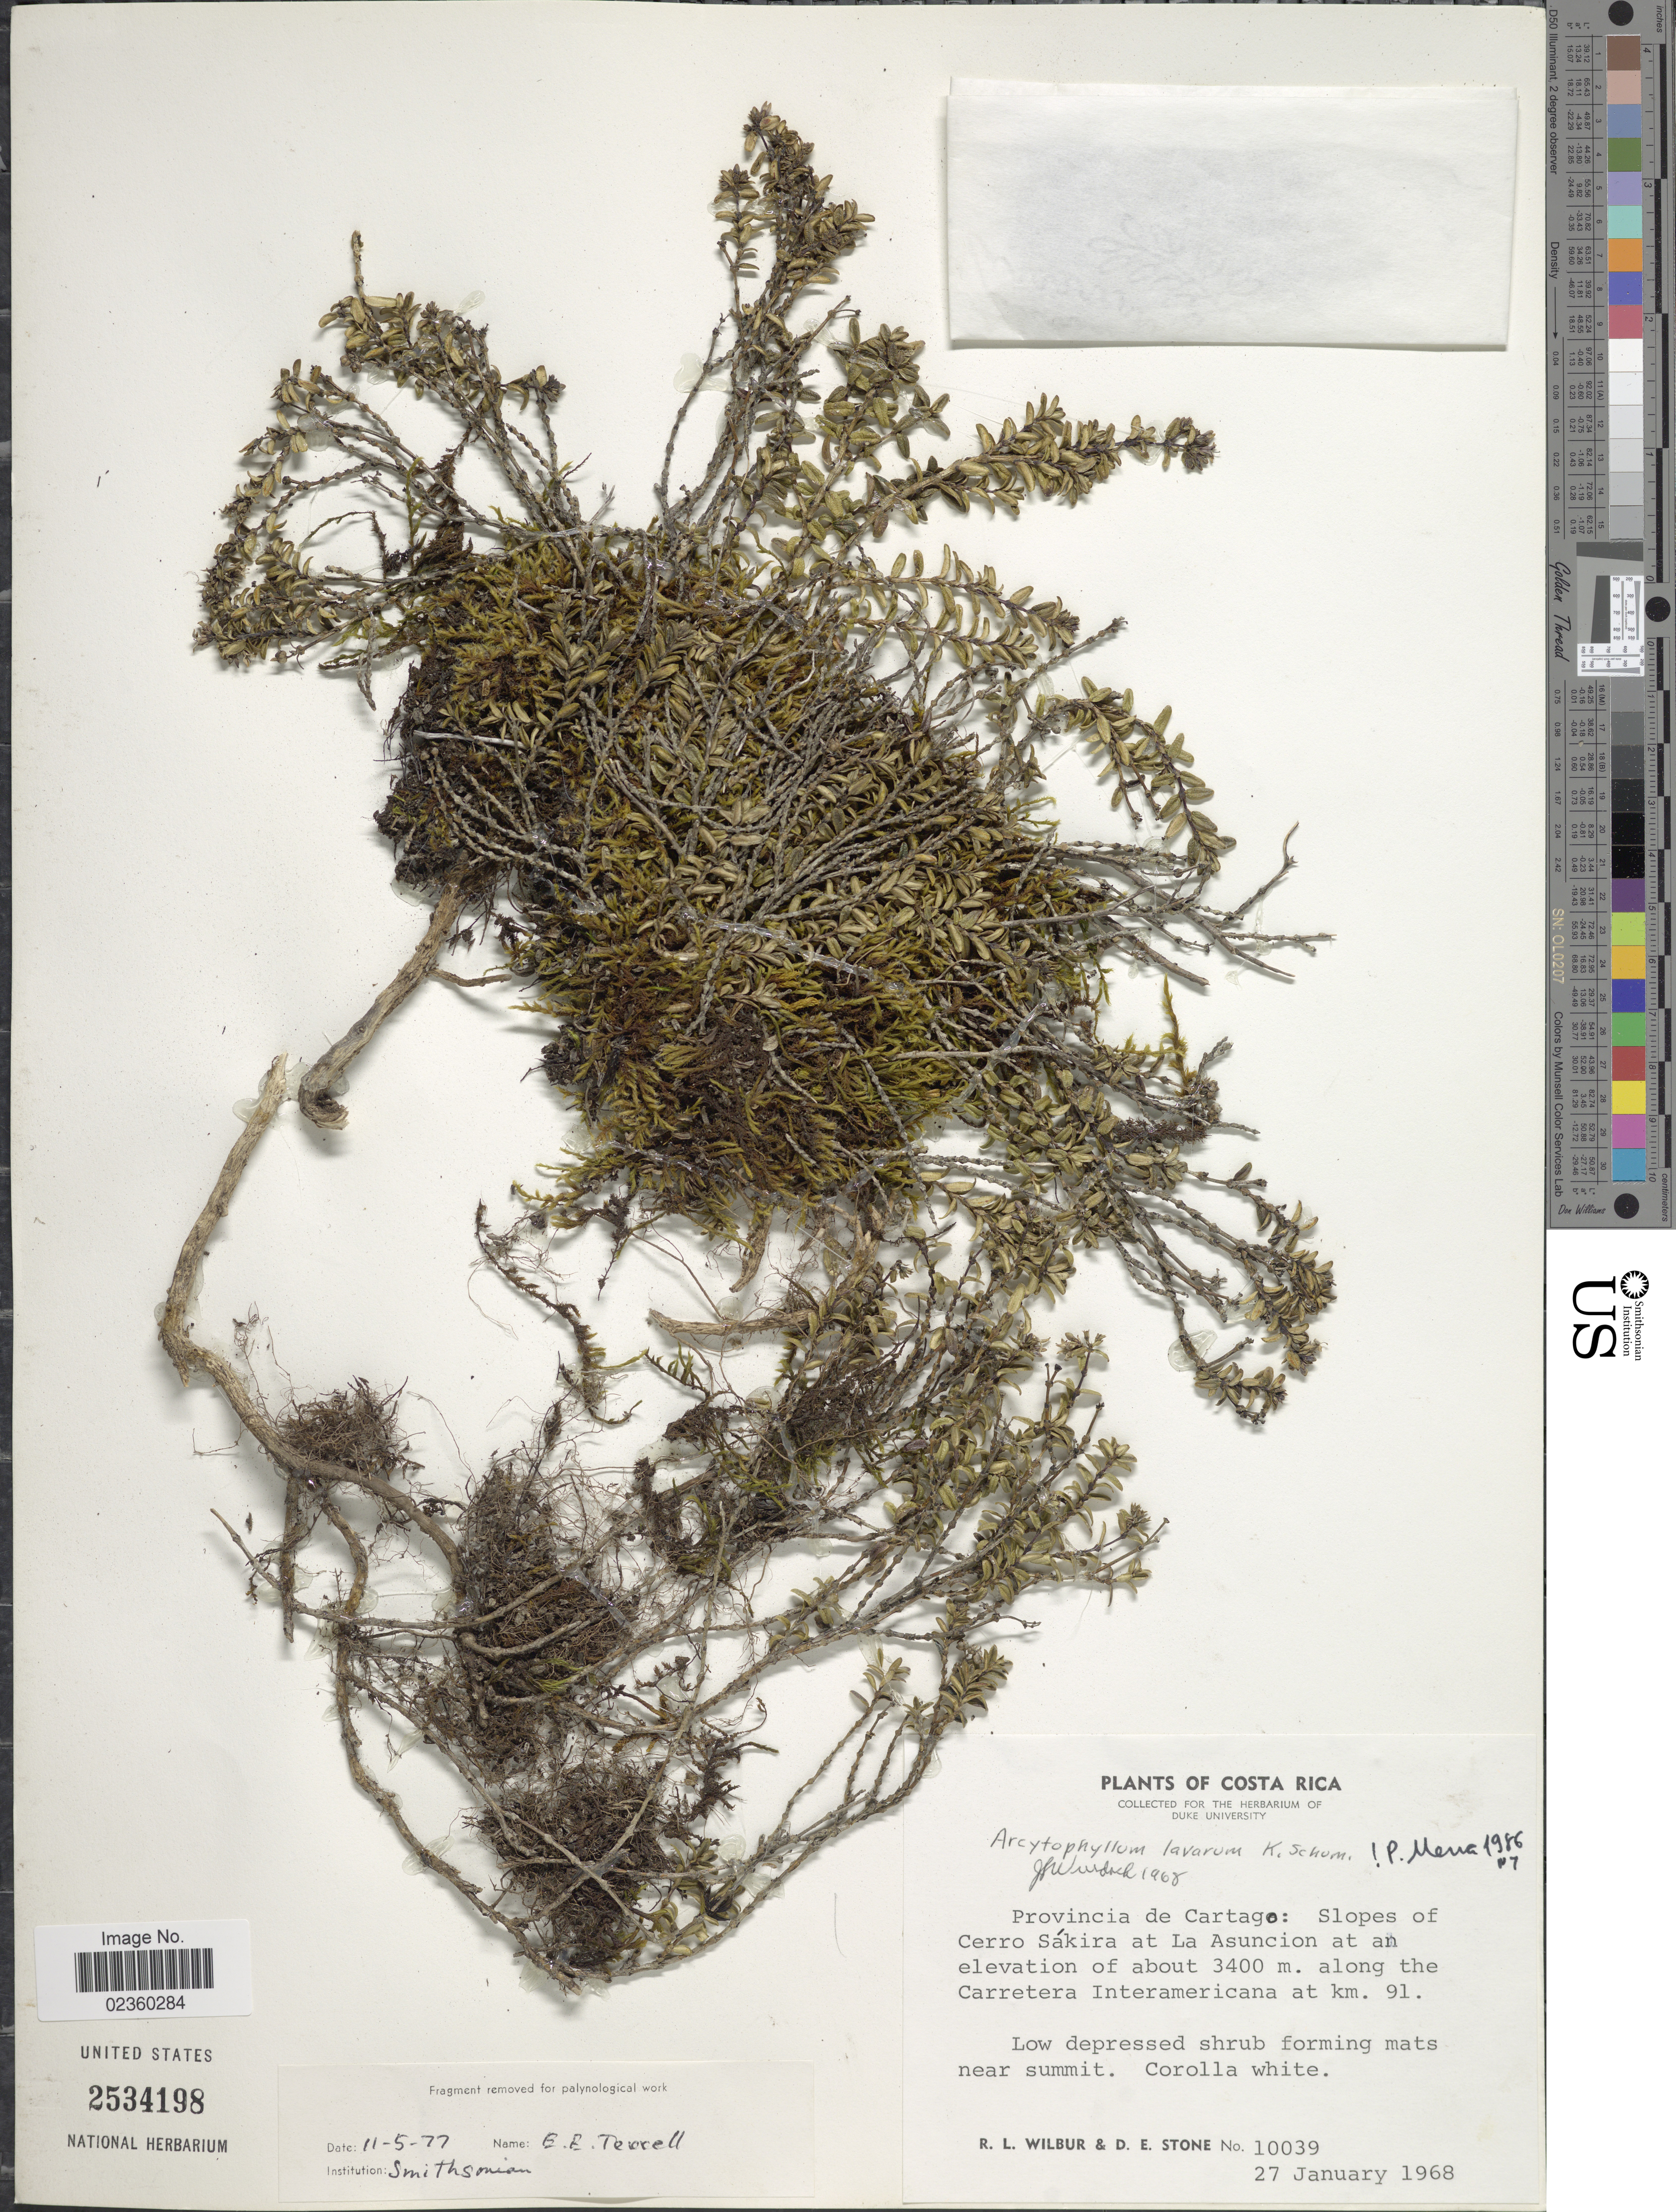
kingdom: Plantae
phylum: Tracheophyta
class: Magnoliopsida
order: Gentianales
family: Rubiaceae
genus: Arcytophyllum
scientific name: Arcytophyllum lavarum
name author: K. Schum. ex Standl.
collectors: R. L. Wilbur & D. E. Stone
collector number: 10039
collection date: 1968-01-27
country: Costa Rica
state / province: Cartago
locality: Slopes of Cerro Sákira at La Asuncion, along the Carretera Interamericana at km 91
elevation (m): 3400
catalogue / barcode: US 2534198